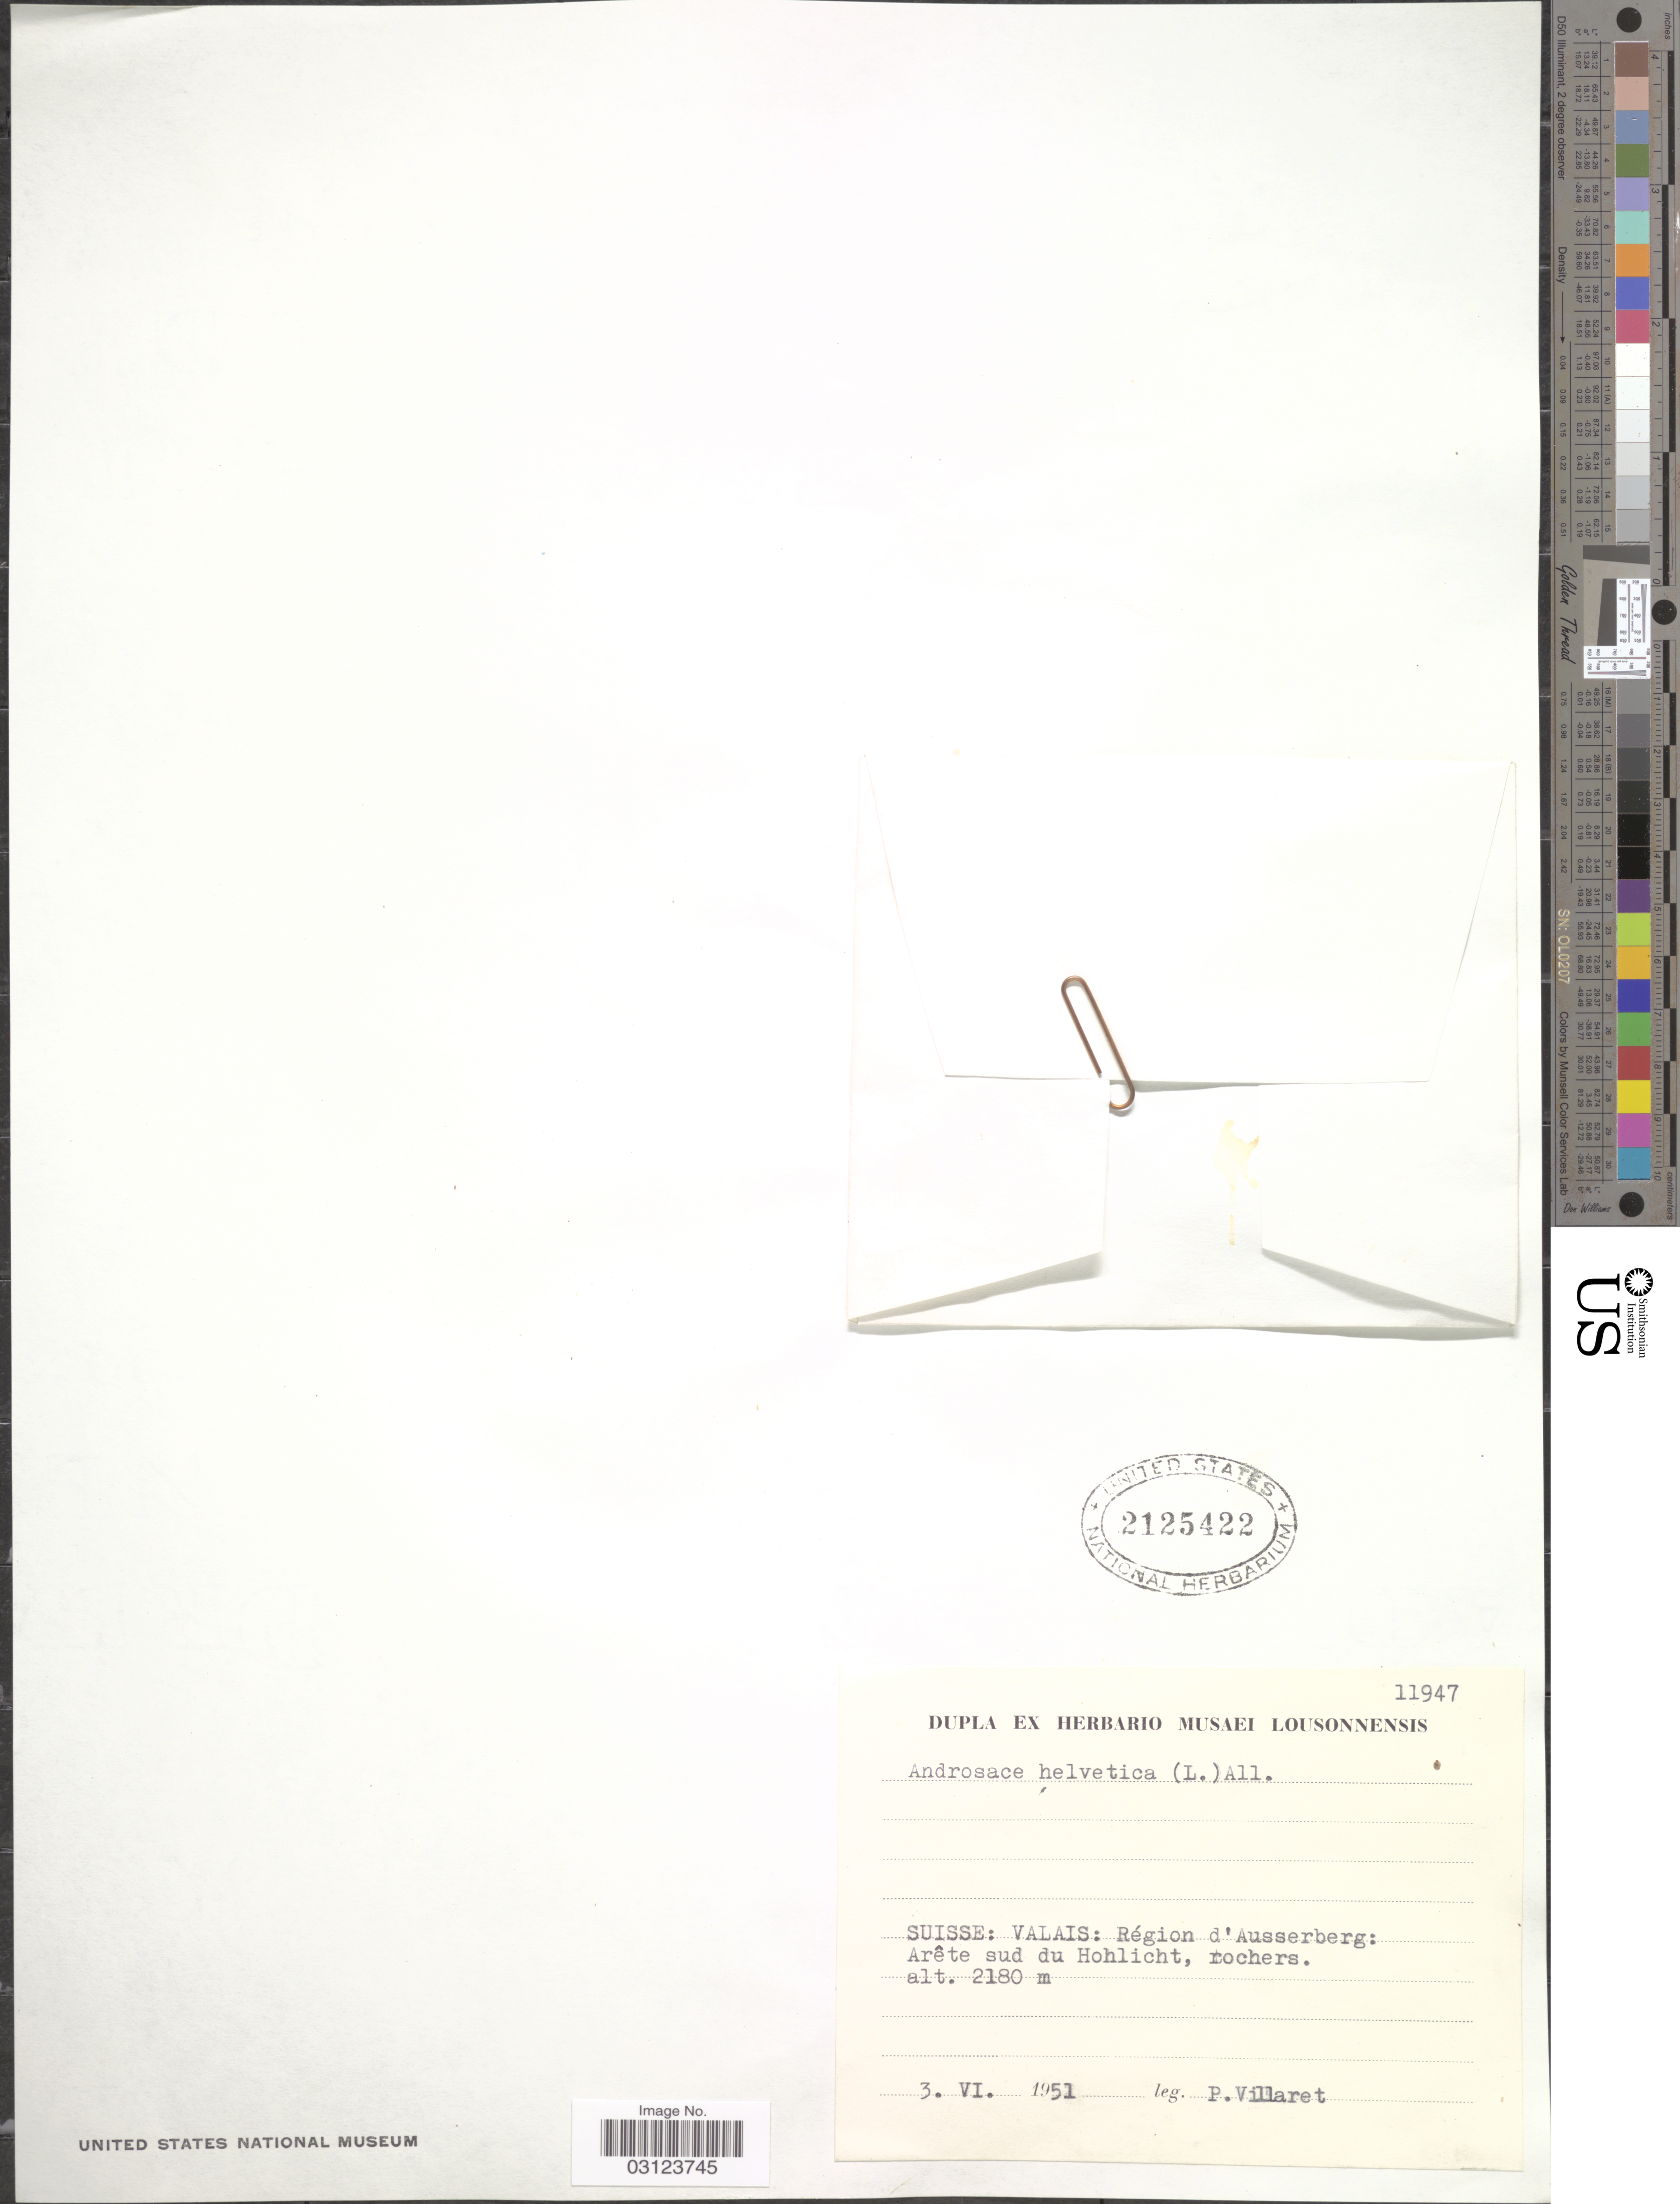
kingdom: Plantae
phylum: Tracheophyta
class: Magnoliopsida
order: Ericales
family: Primulaceae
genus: Androsace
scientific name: Androsace helvetica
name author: (L.) All.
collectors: P. Villaret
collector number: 11947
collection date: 1951-06-03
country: Switzerland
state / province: Valais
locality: Suisse: Valais: Région d'Ausserberg: Arête sud du Hohlicht, rochers.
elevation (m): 2180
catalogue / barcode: US 2125422